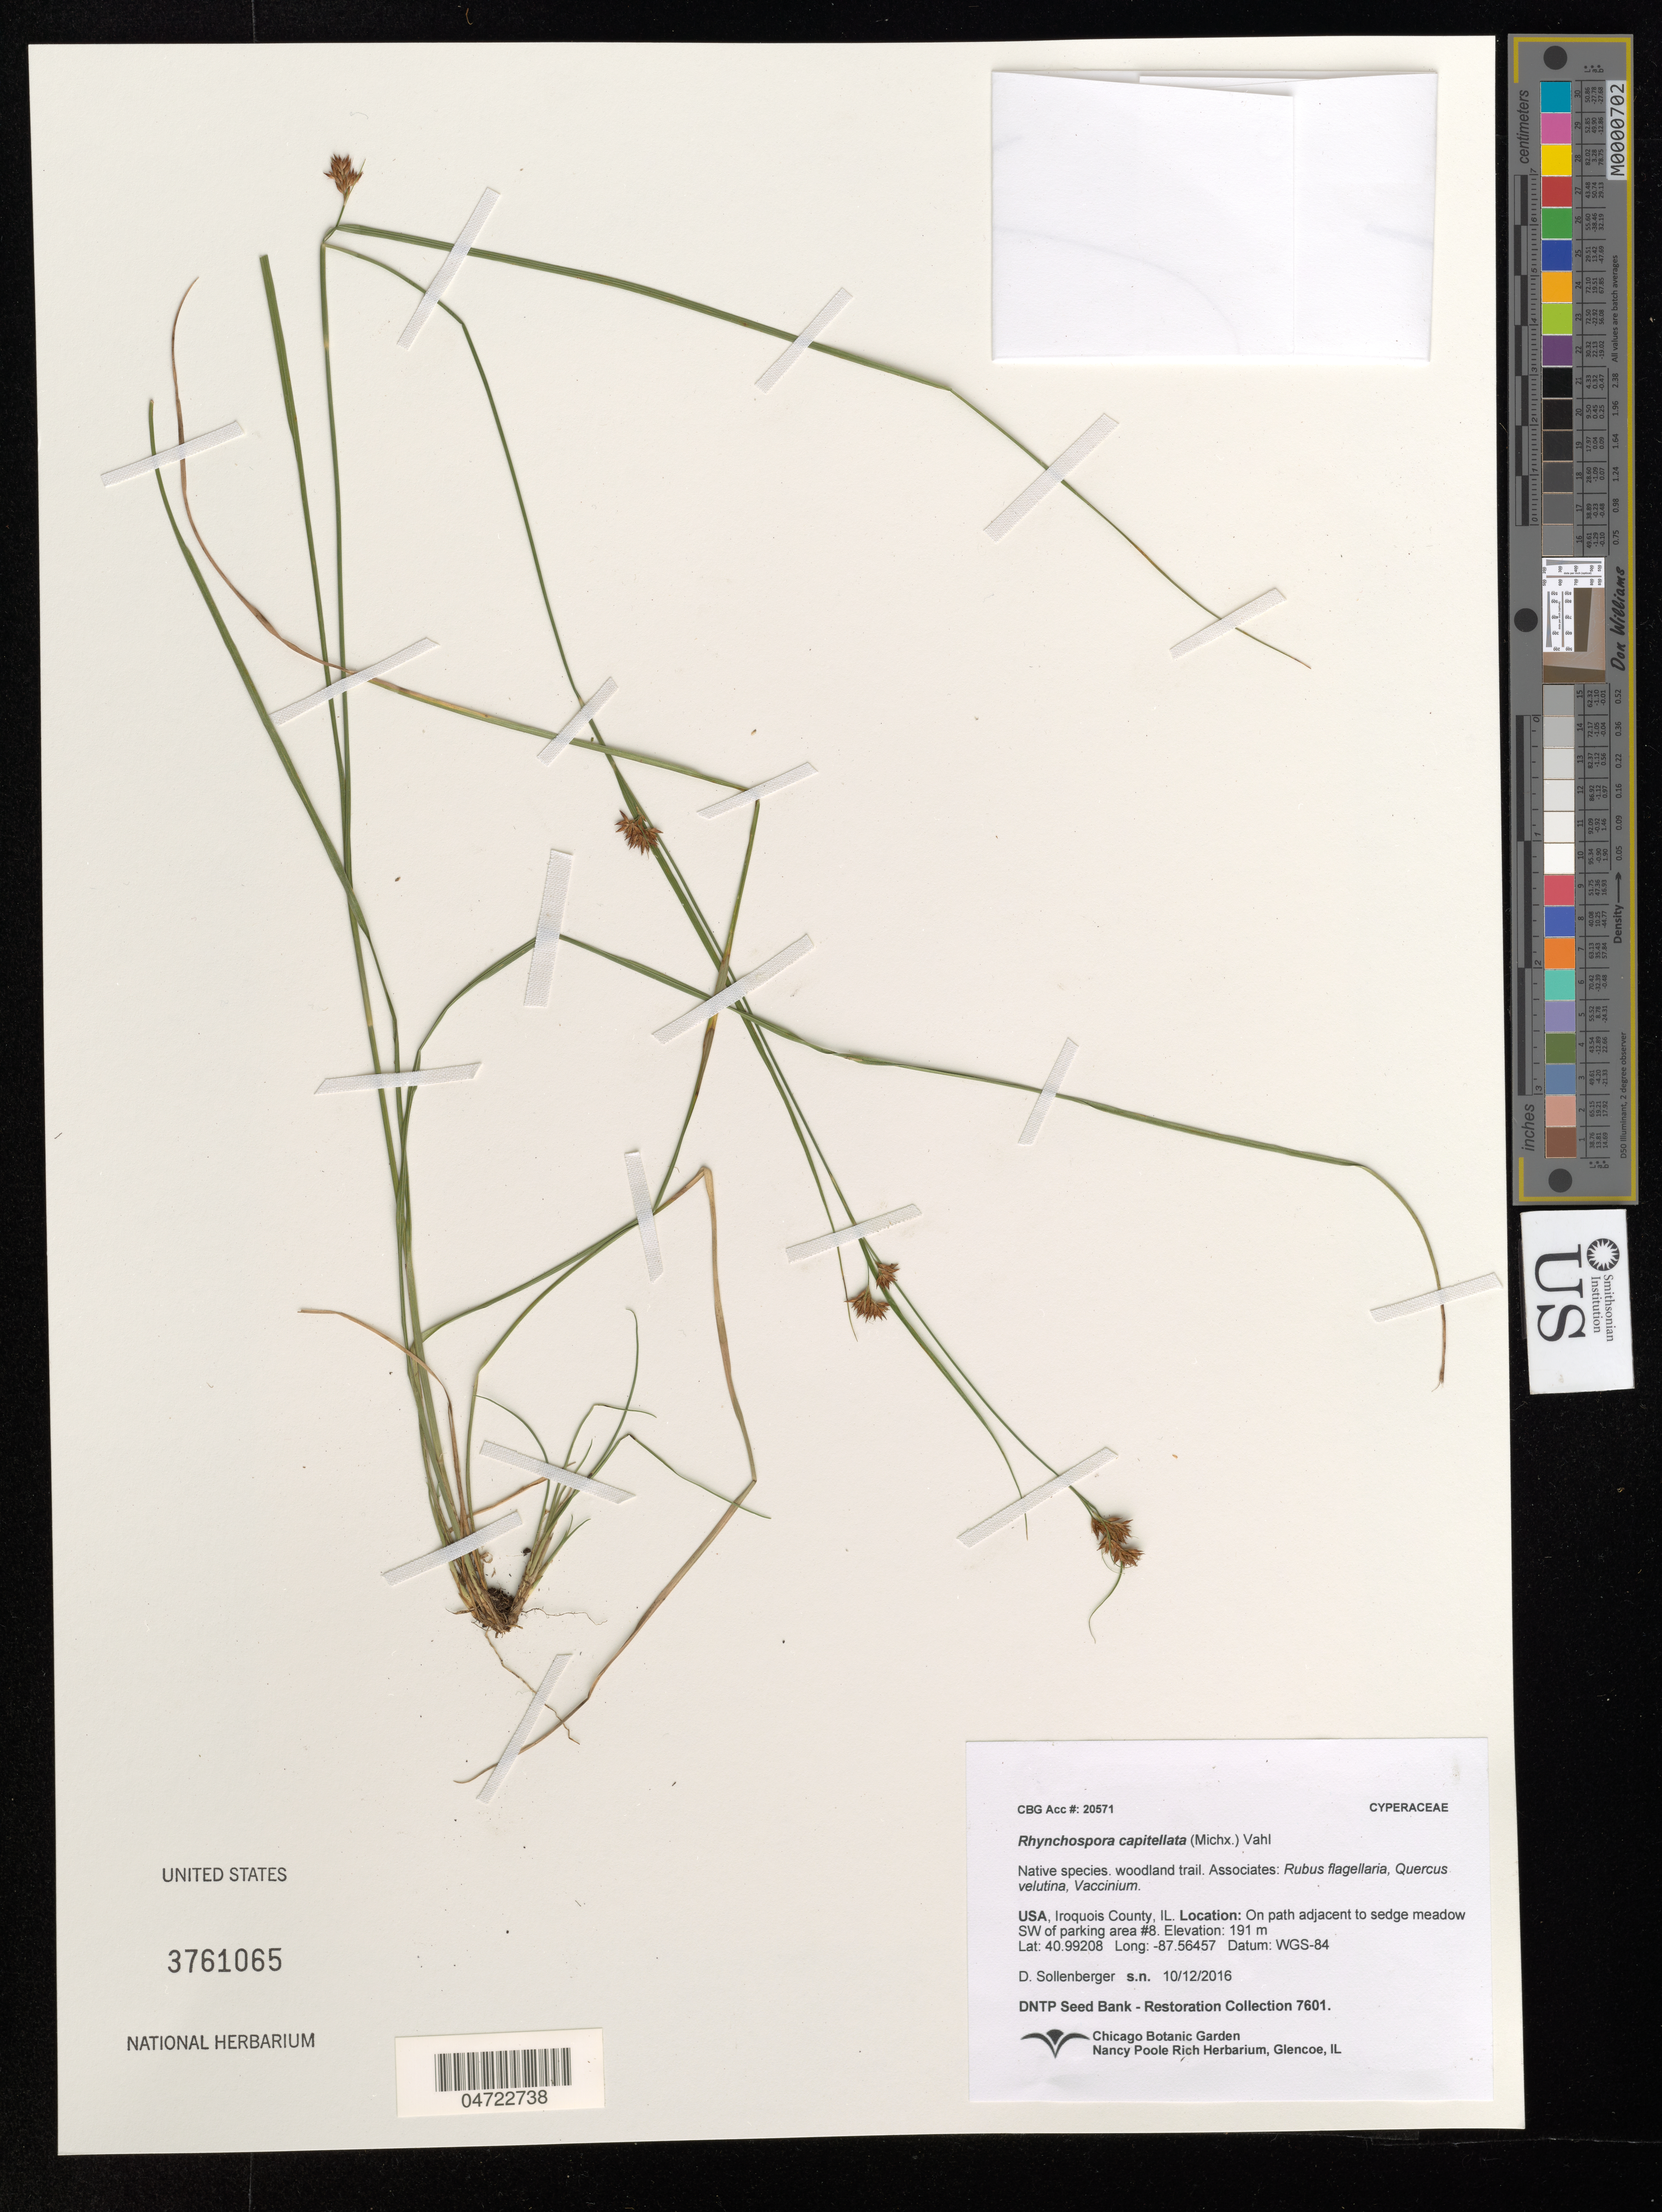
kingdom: Plantae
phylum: Tracheophyta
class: Liliopsida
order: Poales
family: Cyperaceae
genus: Rhynchospora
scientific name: Rhynchospora capitellata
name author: (Michx.) Vahl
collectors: D. Sollenberger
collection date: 2016-10-12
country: United States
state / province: Illinois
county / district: Iroquois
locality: Iroquois County. On path adjacent to sedge meadow SW of parking area #8.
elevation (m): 191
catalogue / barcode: US 3761065